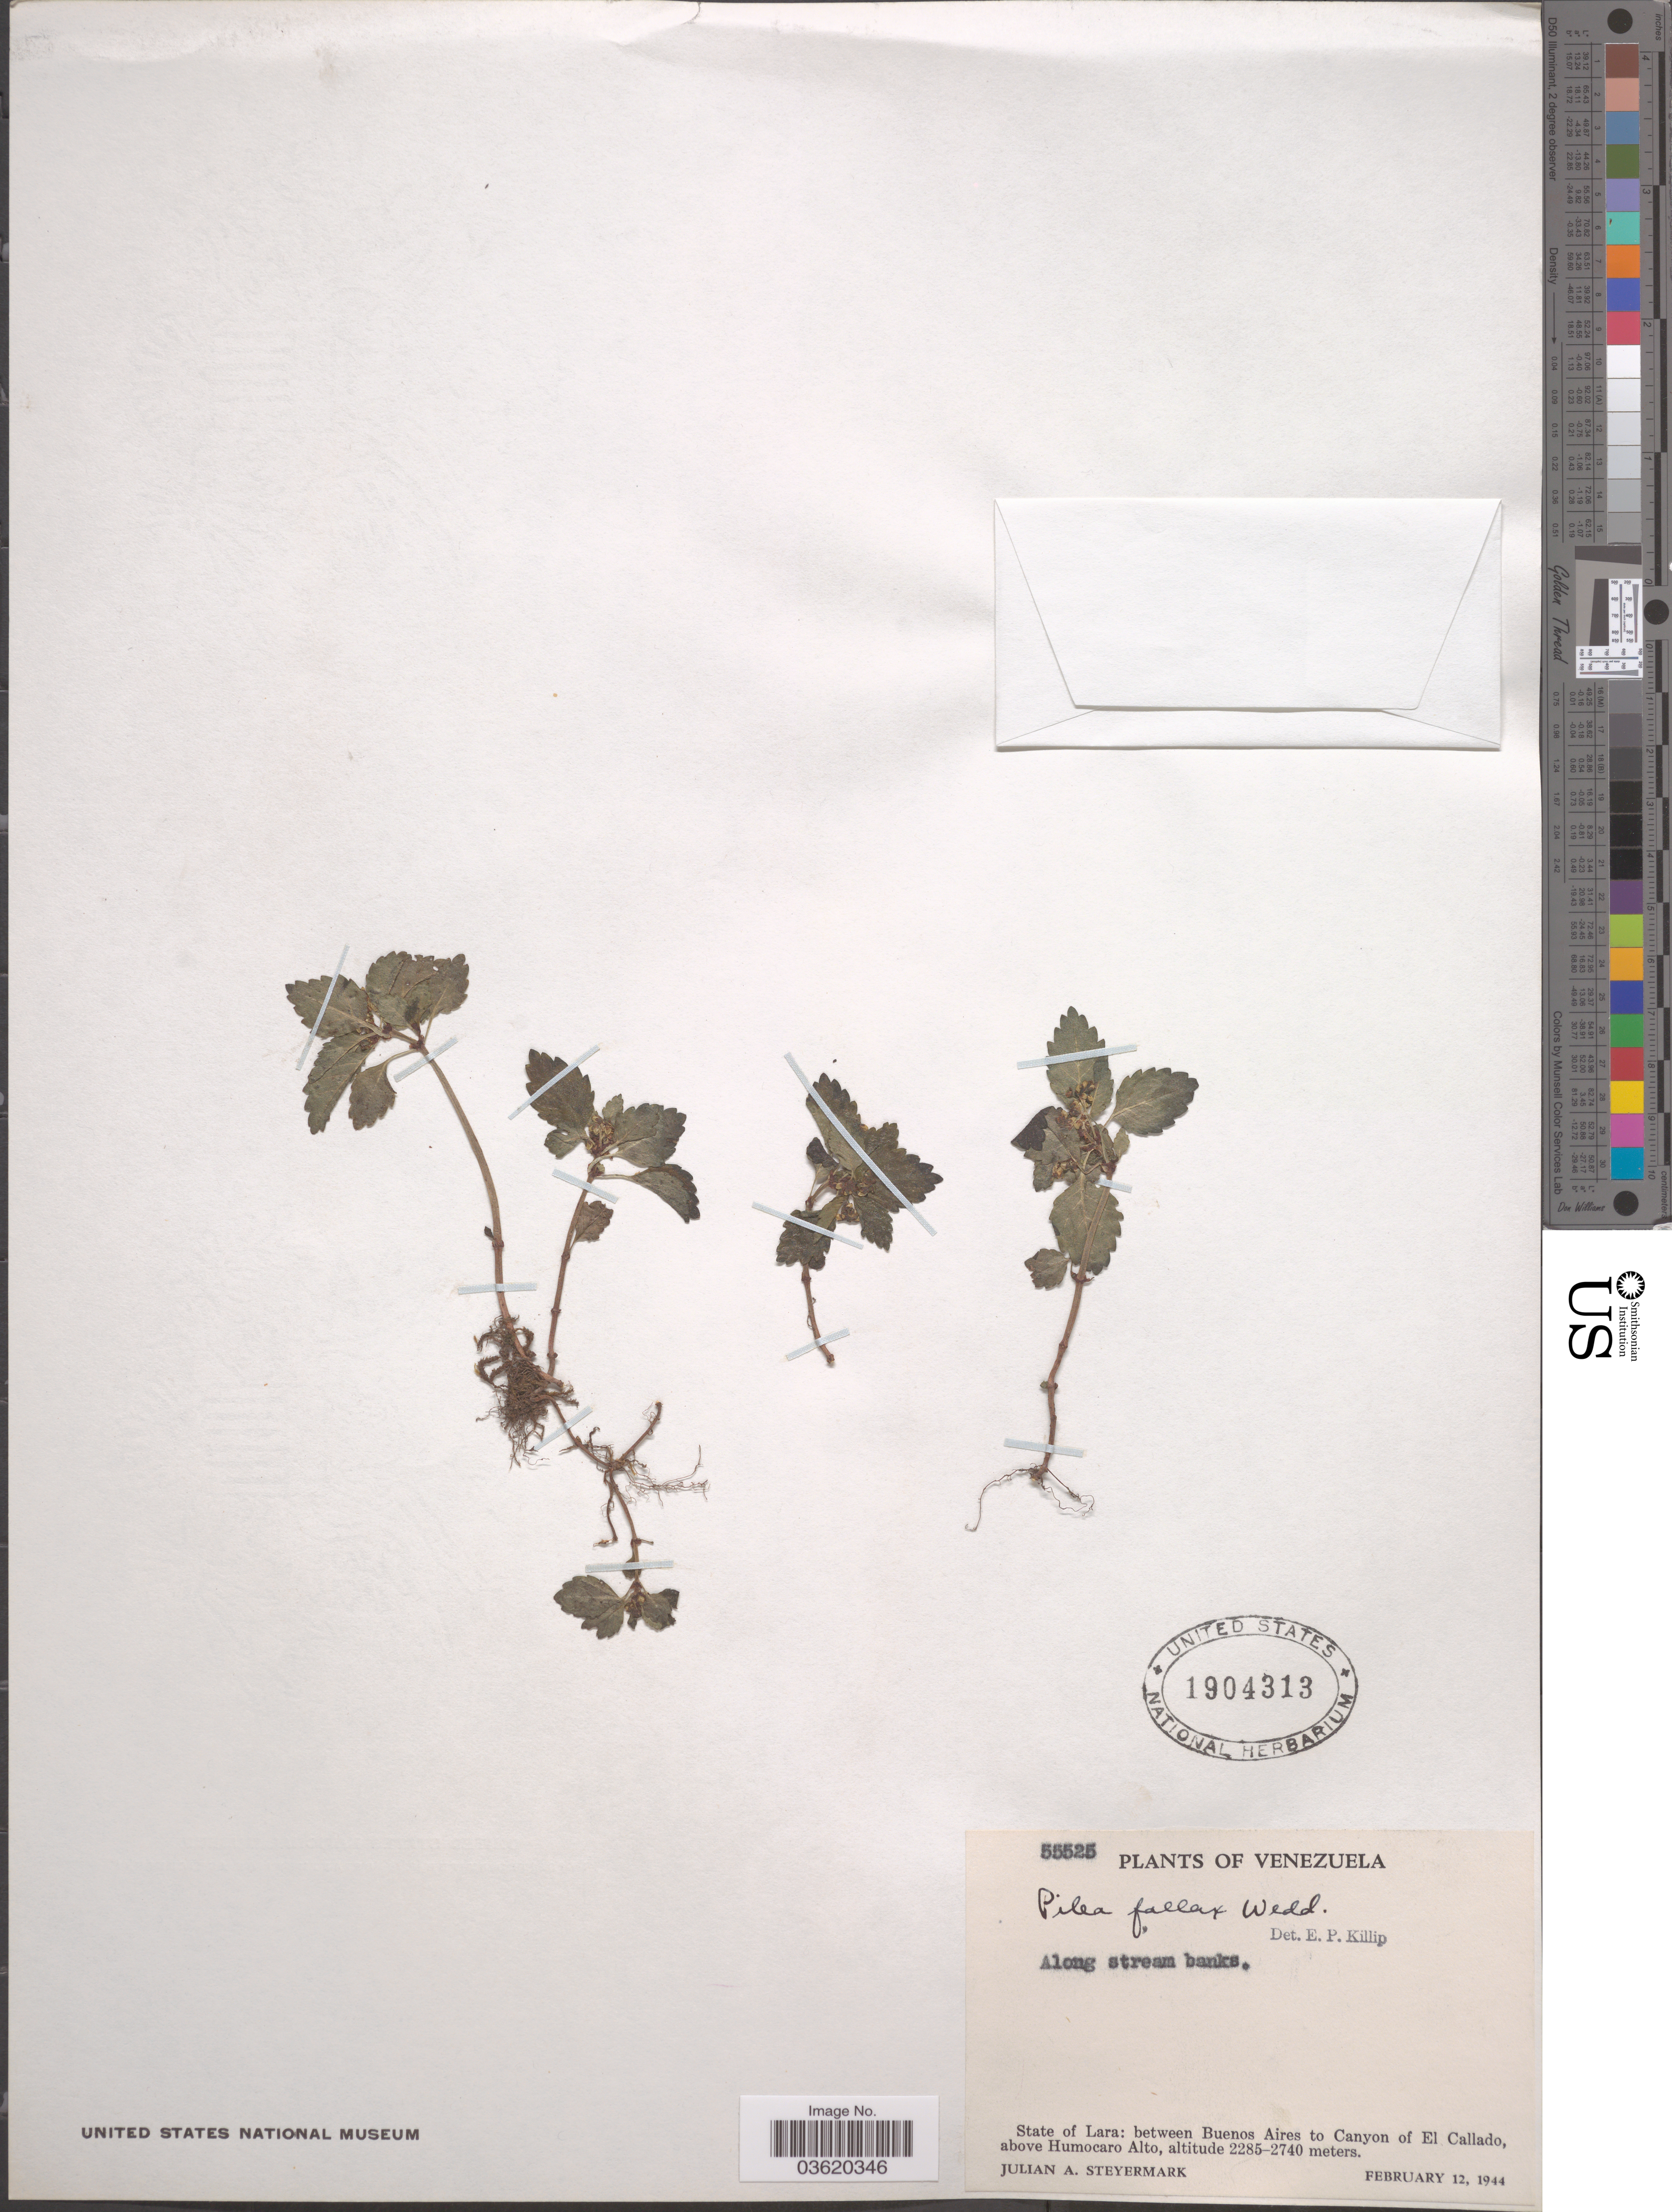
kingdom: Plantae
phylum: Tracheophyta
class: Magnoliopsida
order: Rosales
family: Urticaceae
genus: Pilea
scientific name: Pilea fallax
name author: Wedd.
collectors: J. Steyermark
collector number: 55525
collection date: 1944-02-12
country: Venezuela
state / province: Lara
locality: Between Buenos Aires to Canyon of El Callado, above Humocaro.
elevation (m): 2285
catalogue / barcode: US 1904313